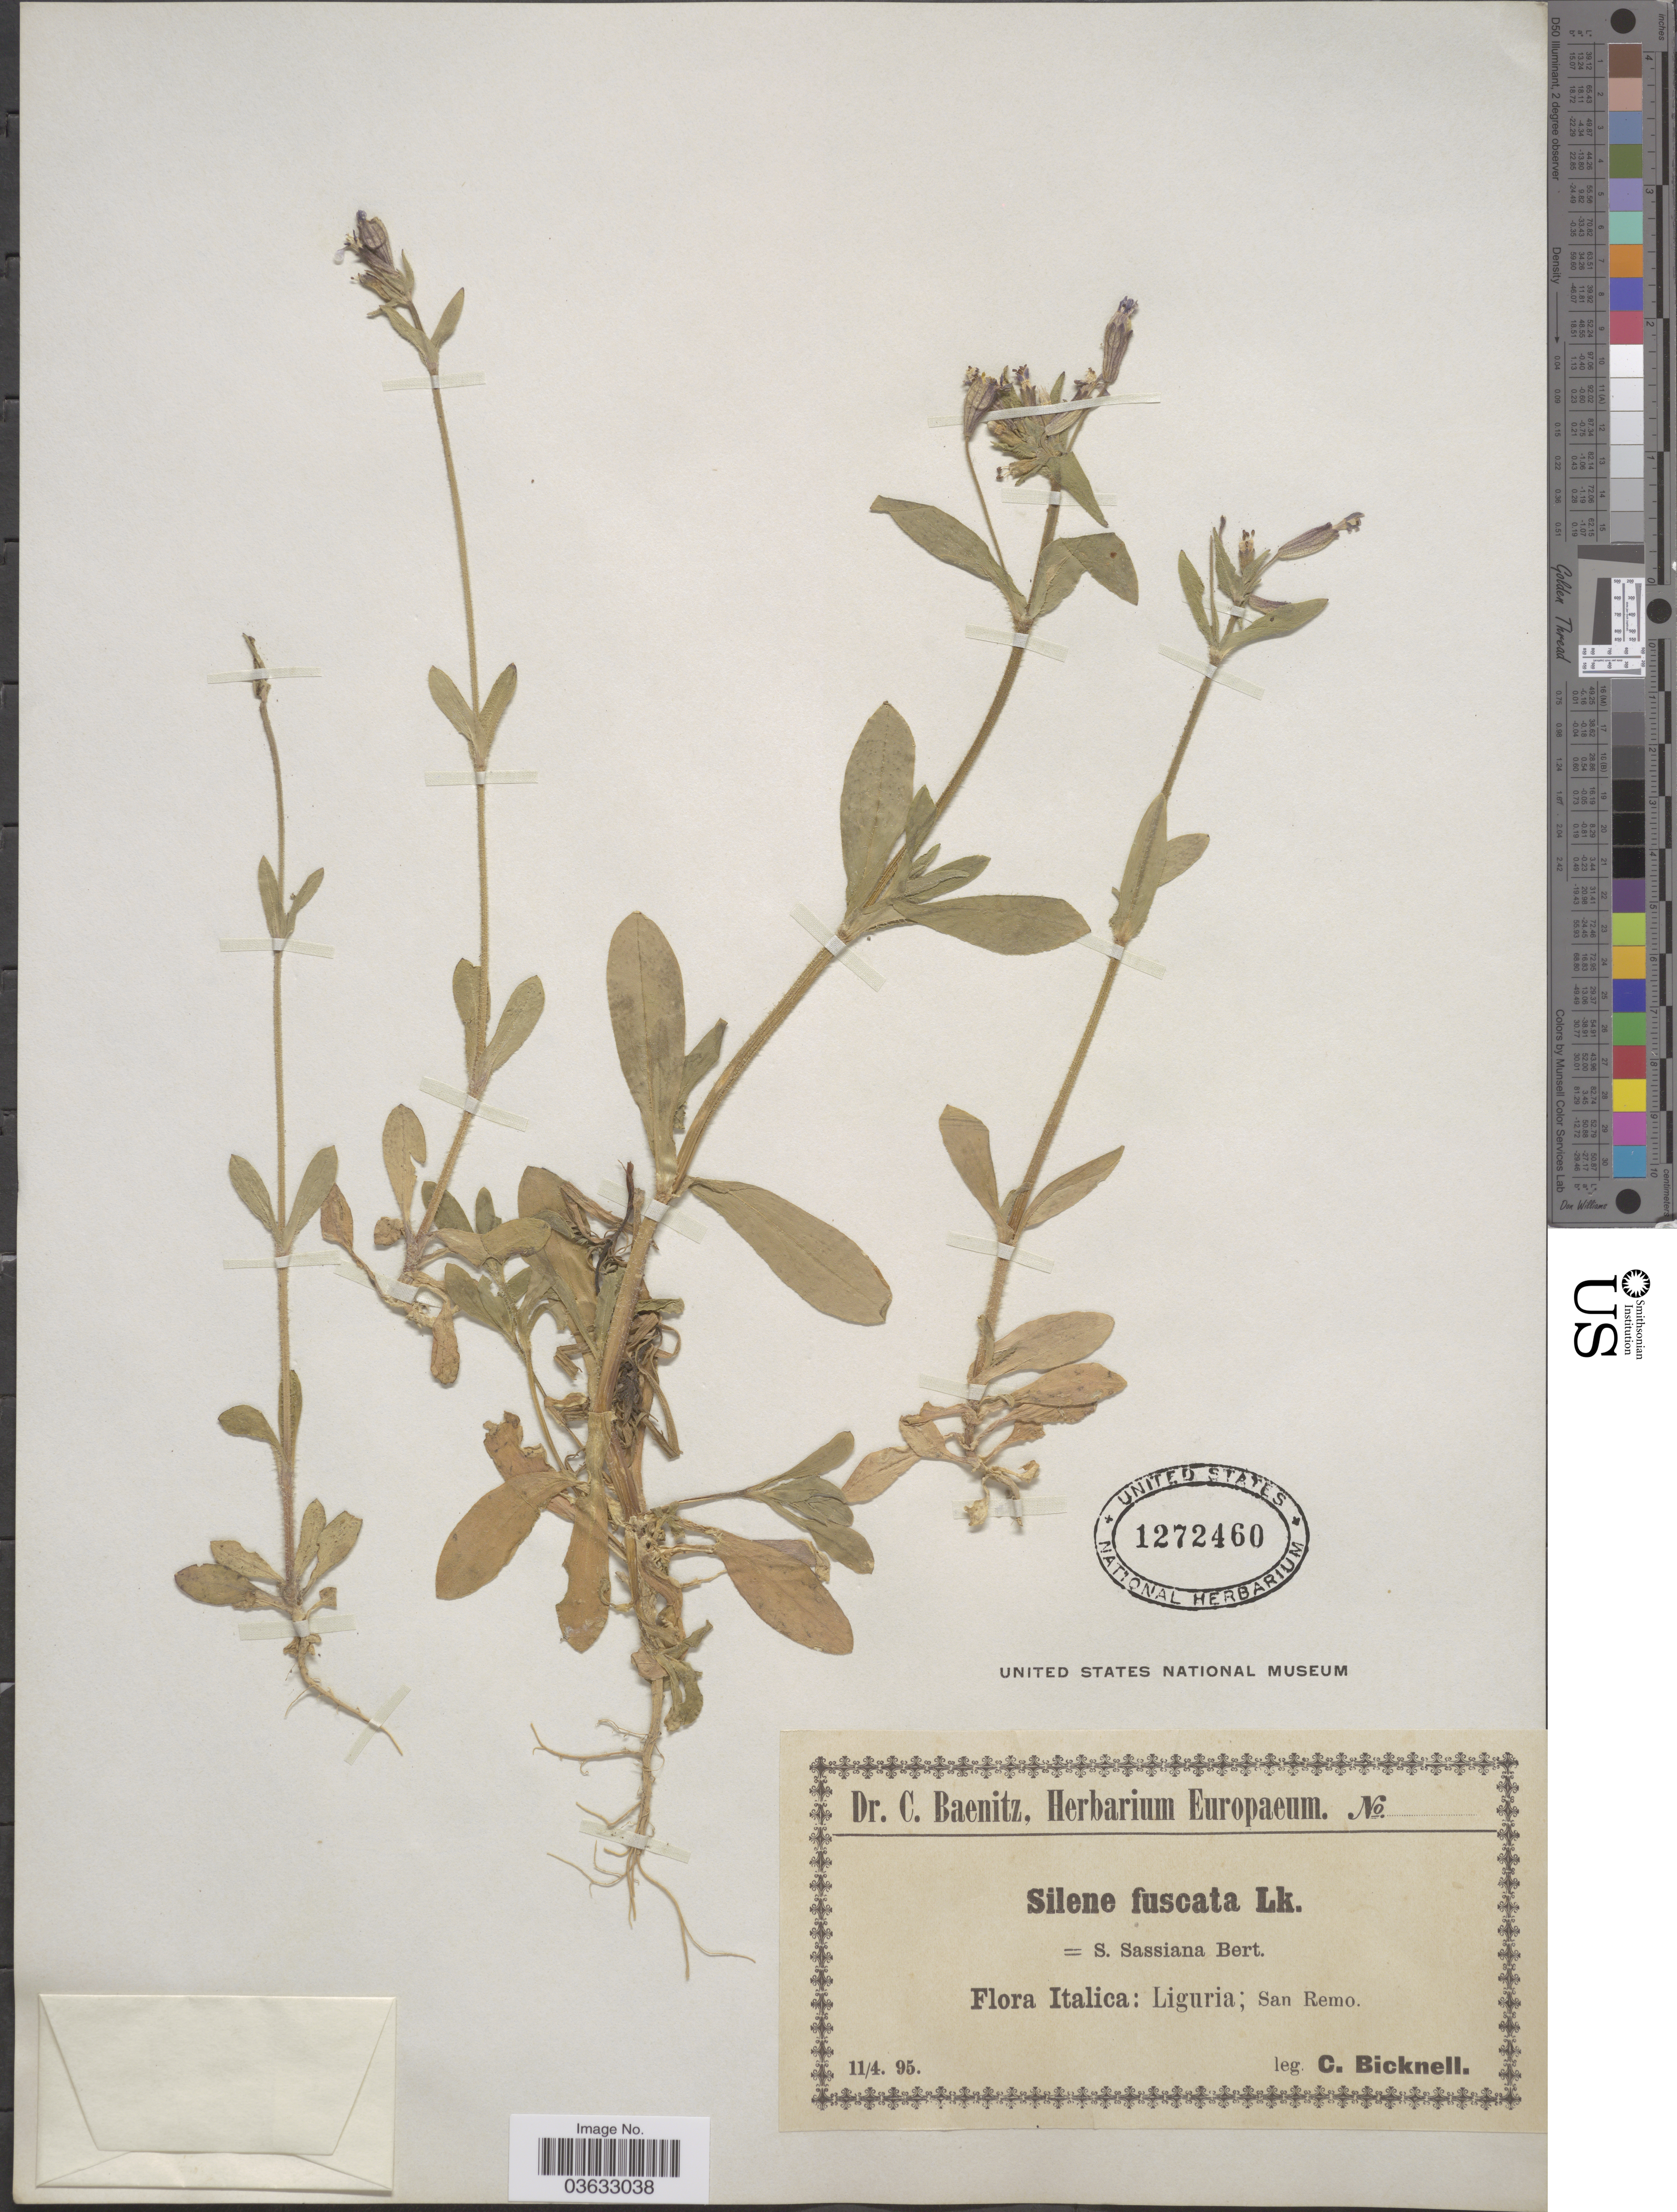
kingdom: Plantae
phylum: Tracheophyta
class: Magnoliopsida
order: Caryophyllales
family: Caryophyllaceae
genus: Silene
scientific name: Silene fuscata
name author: Link ex Brot.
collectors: C. Bicknell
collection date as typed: Transcribed d/m/y: 11/4/95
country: Italy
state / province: Liguria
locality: San Remo.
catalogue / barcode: US 1272460